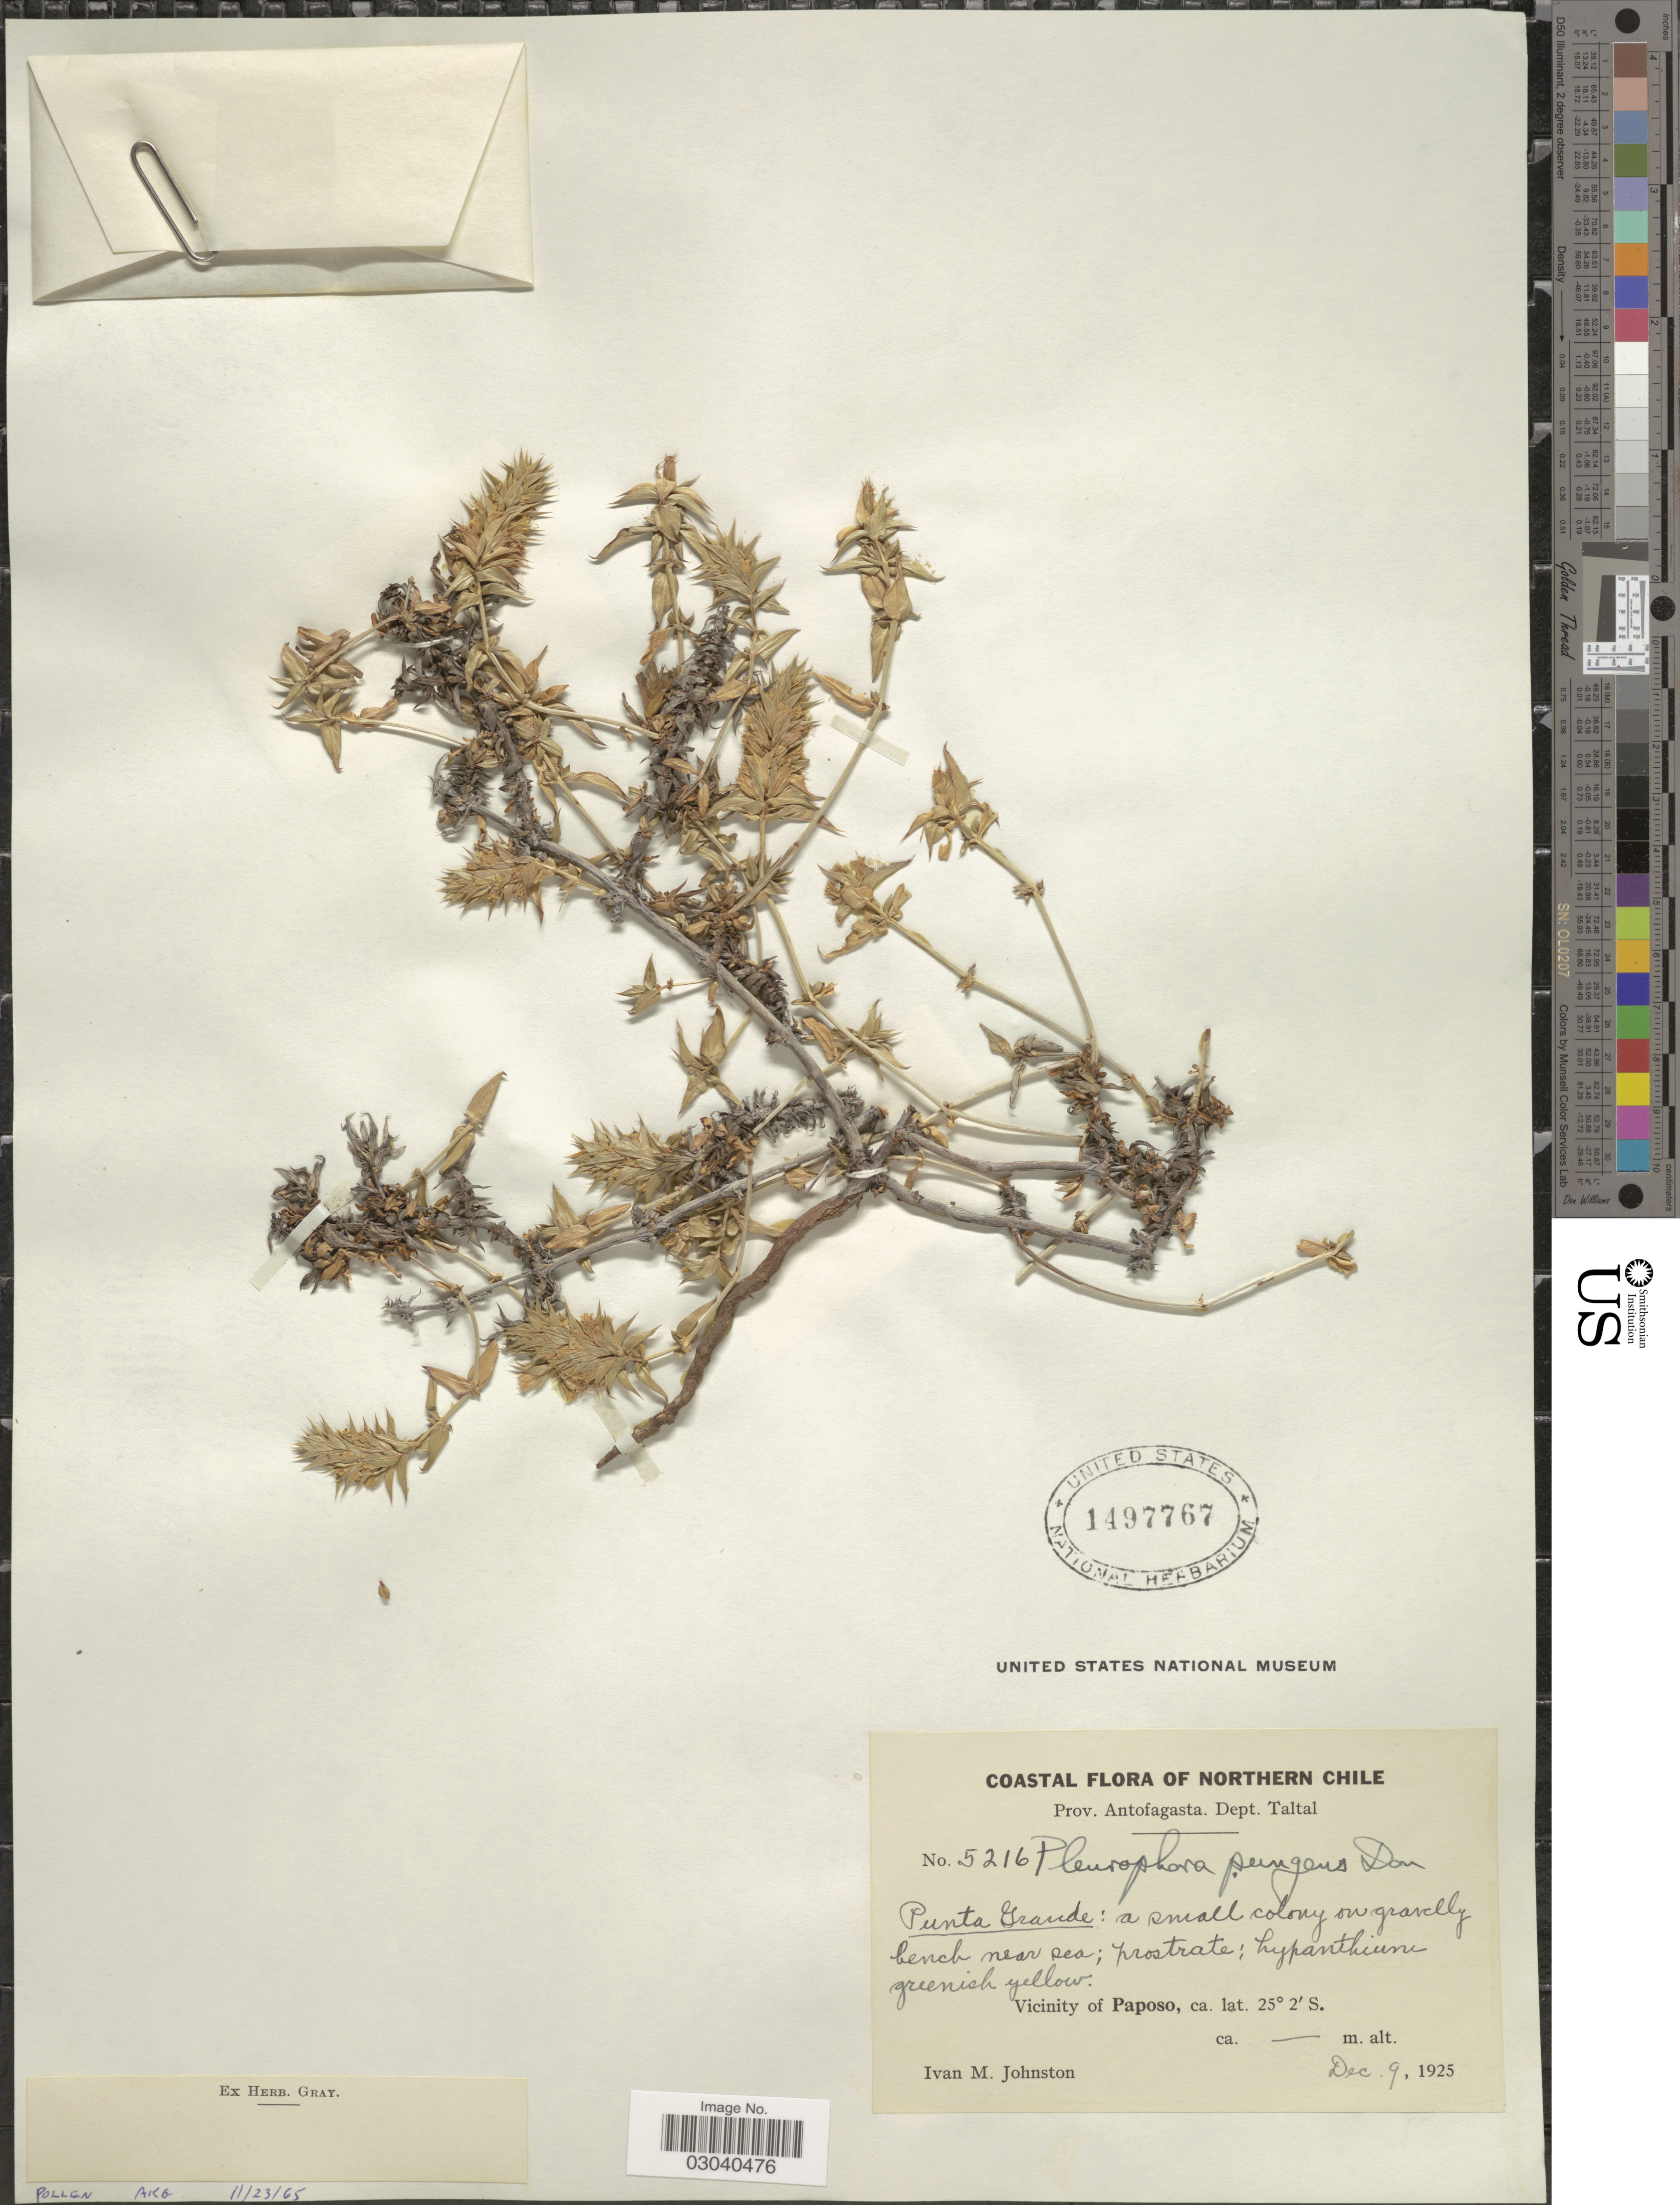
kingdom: Plantae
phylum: Tracheophyta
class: Magnoliopsida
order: Myrtales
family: Lythraceae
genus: Pleurophora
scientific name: Pleurophora pungens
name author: D. Don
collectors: I.M. Johnston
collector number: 5216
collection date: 1925-12-09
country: Chile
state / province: Antofagasta (II)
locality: Northern Chile. Dept. Taltal. Punta Grande. Vicinity of Paposo.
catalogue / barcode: US 1497767